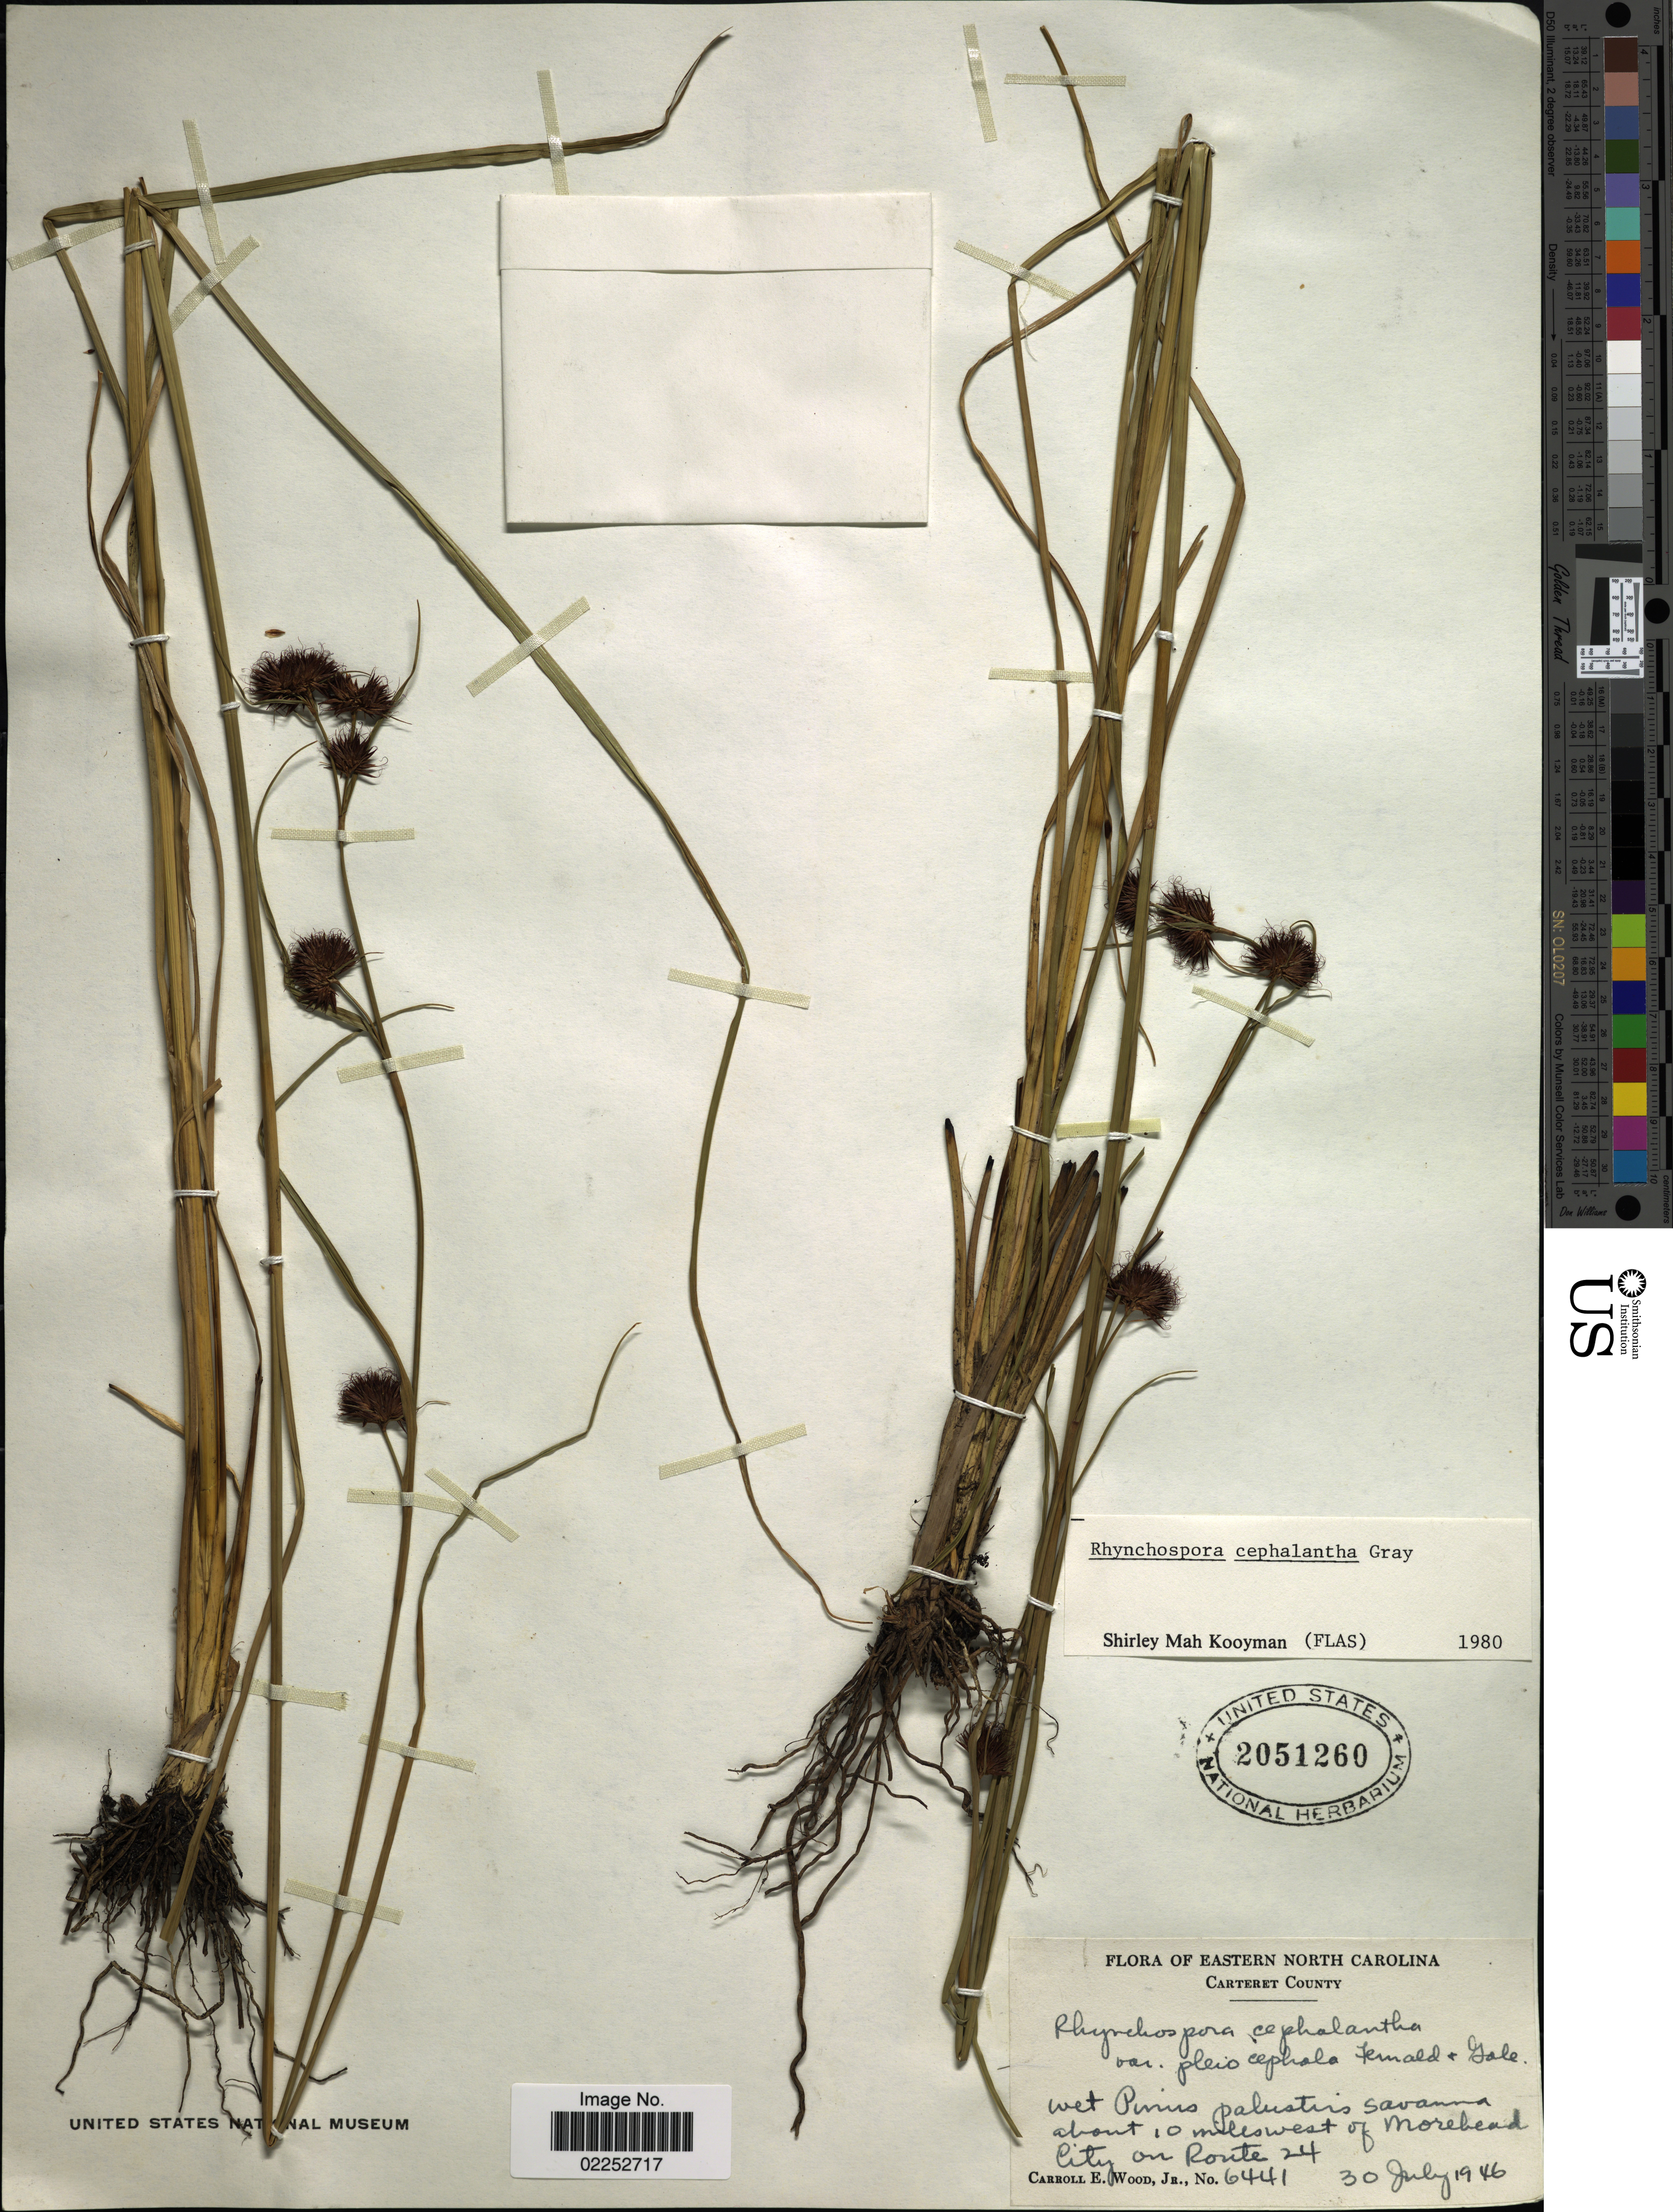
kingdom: Plantae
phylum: Tracheophyta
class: Liliopsida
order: Poales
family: Cyperaceae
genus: Rhynchospora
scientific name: Rhynchospora cephalantha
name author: A. Gray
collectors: C. Wood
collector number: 6441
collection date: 1946-07-30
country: United States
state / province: North Carolina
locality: Eastern North Carolina. Carteret County. About 10 miles west of Morebead City on Route 24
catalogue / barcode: US 2051260